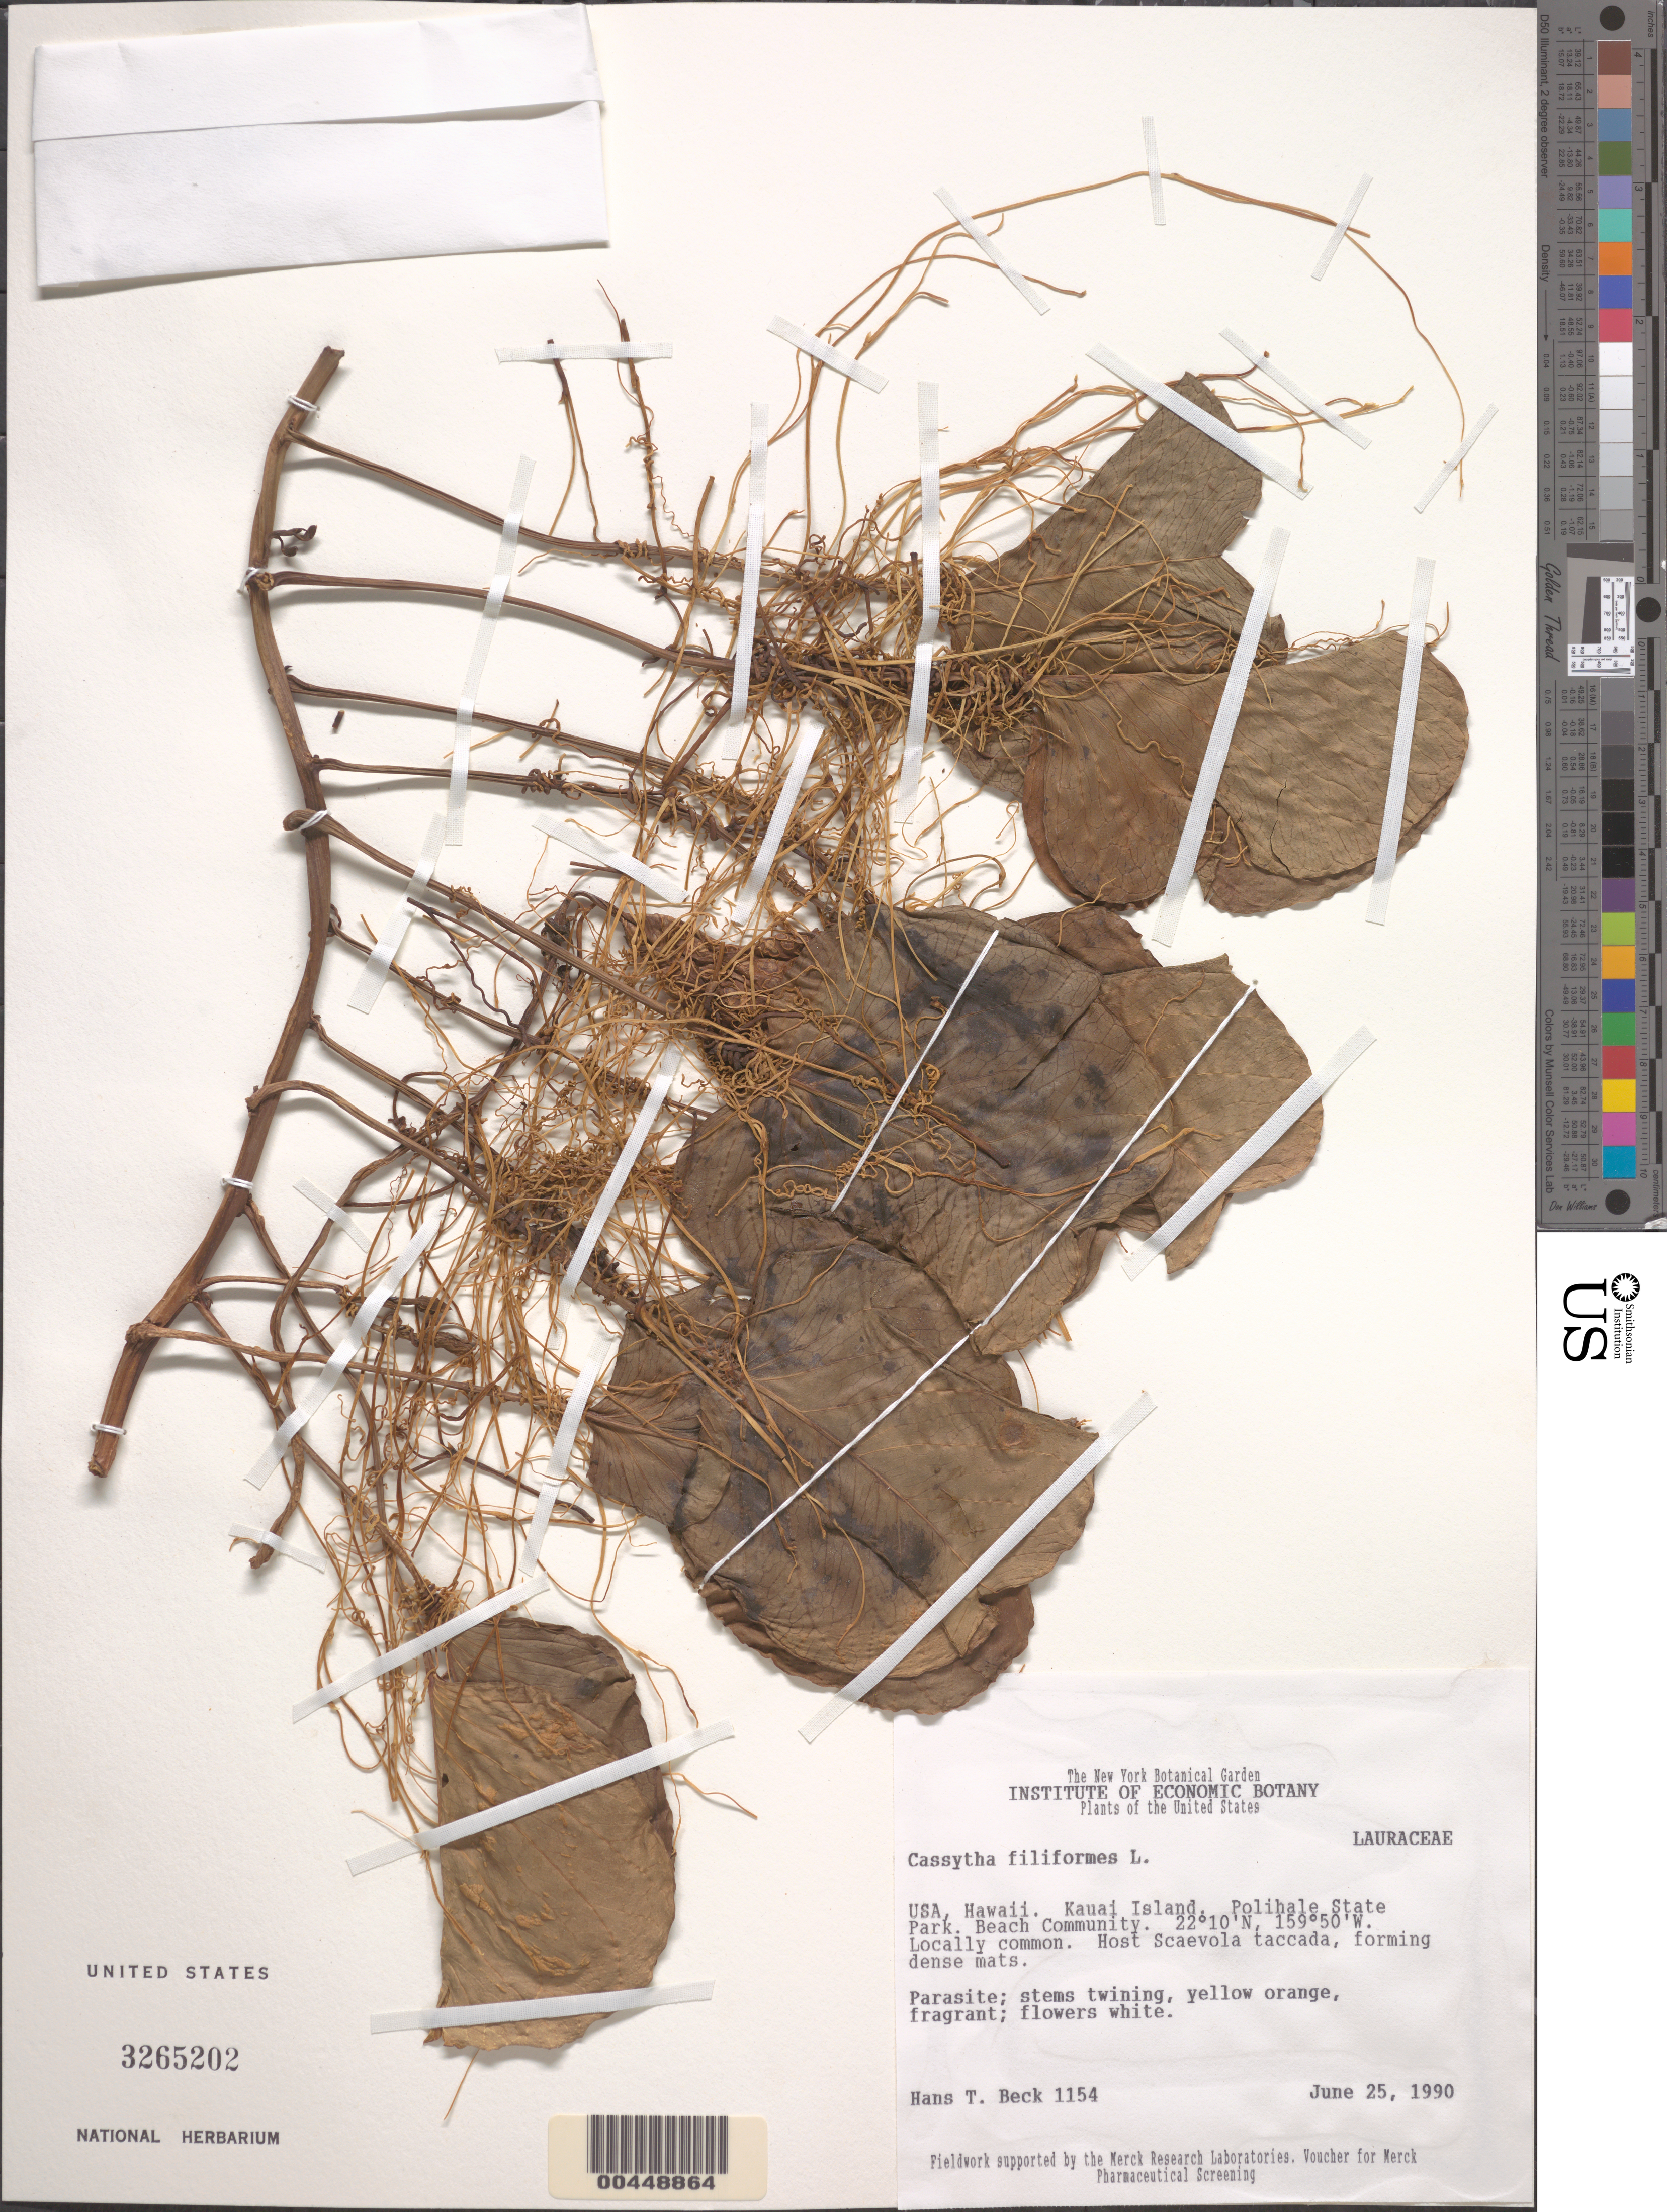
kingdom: Plantae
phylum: Tracheophyta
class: Magnoliopsida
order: Laurales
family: Lauraceae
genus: Cassytha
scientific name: Cassytha filiformis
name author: L.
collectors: H. T. Beck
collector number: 1154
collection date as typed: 25 Jun 1990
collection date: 1990-06-25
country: United States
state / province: Hawaii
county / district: Kauai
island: Kaua'i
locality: Polihale State Park, Beach Community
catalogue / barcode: US 3265202